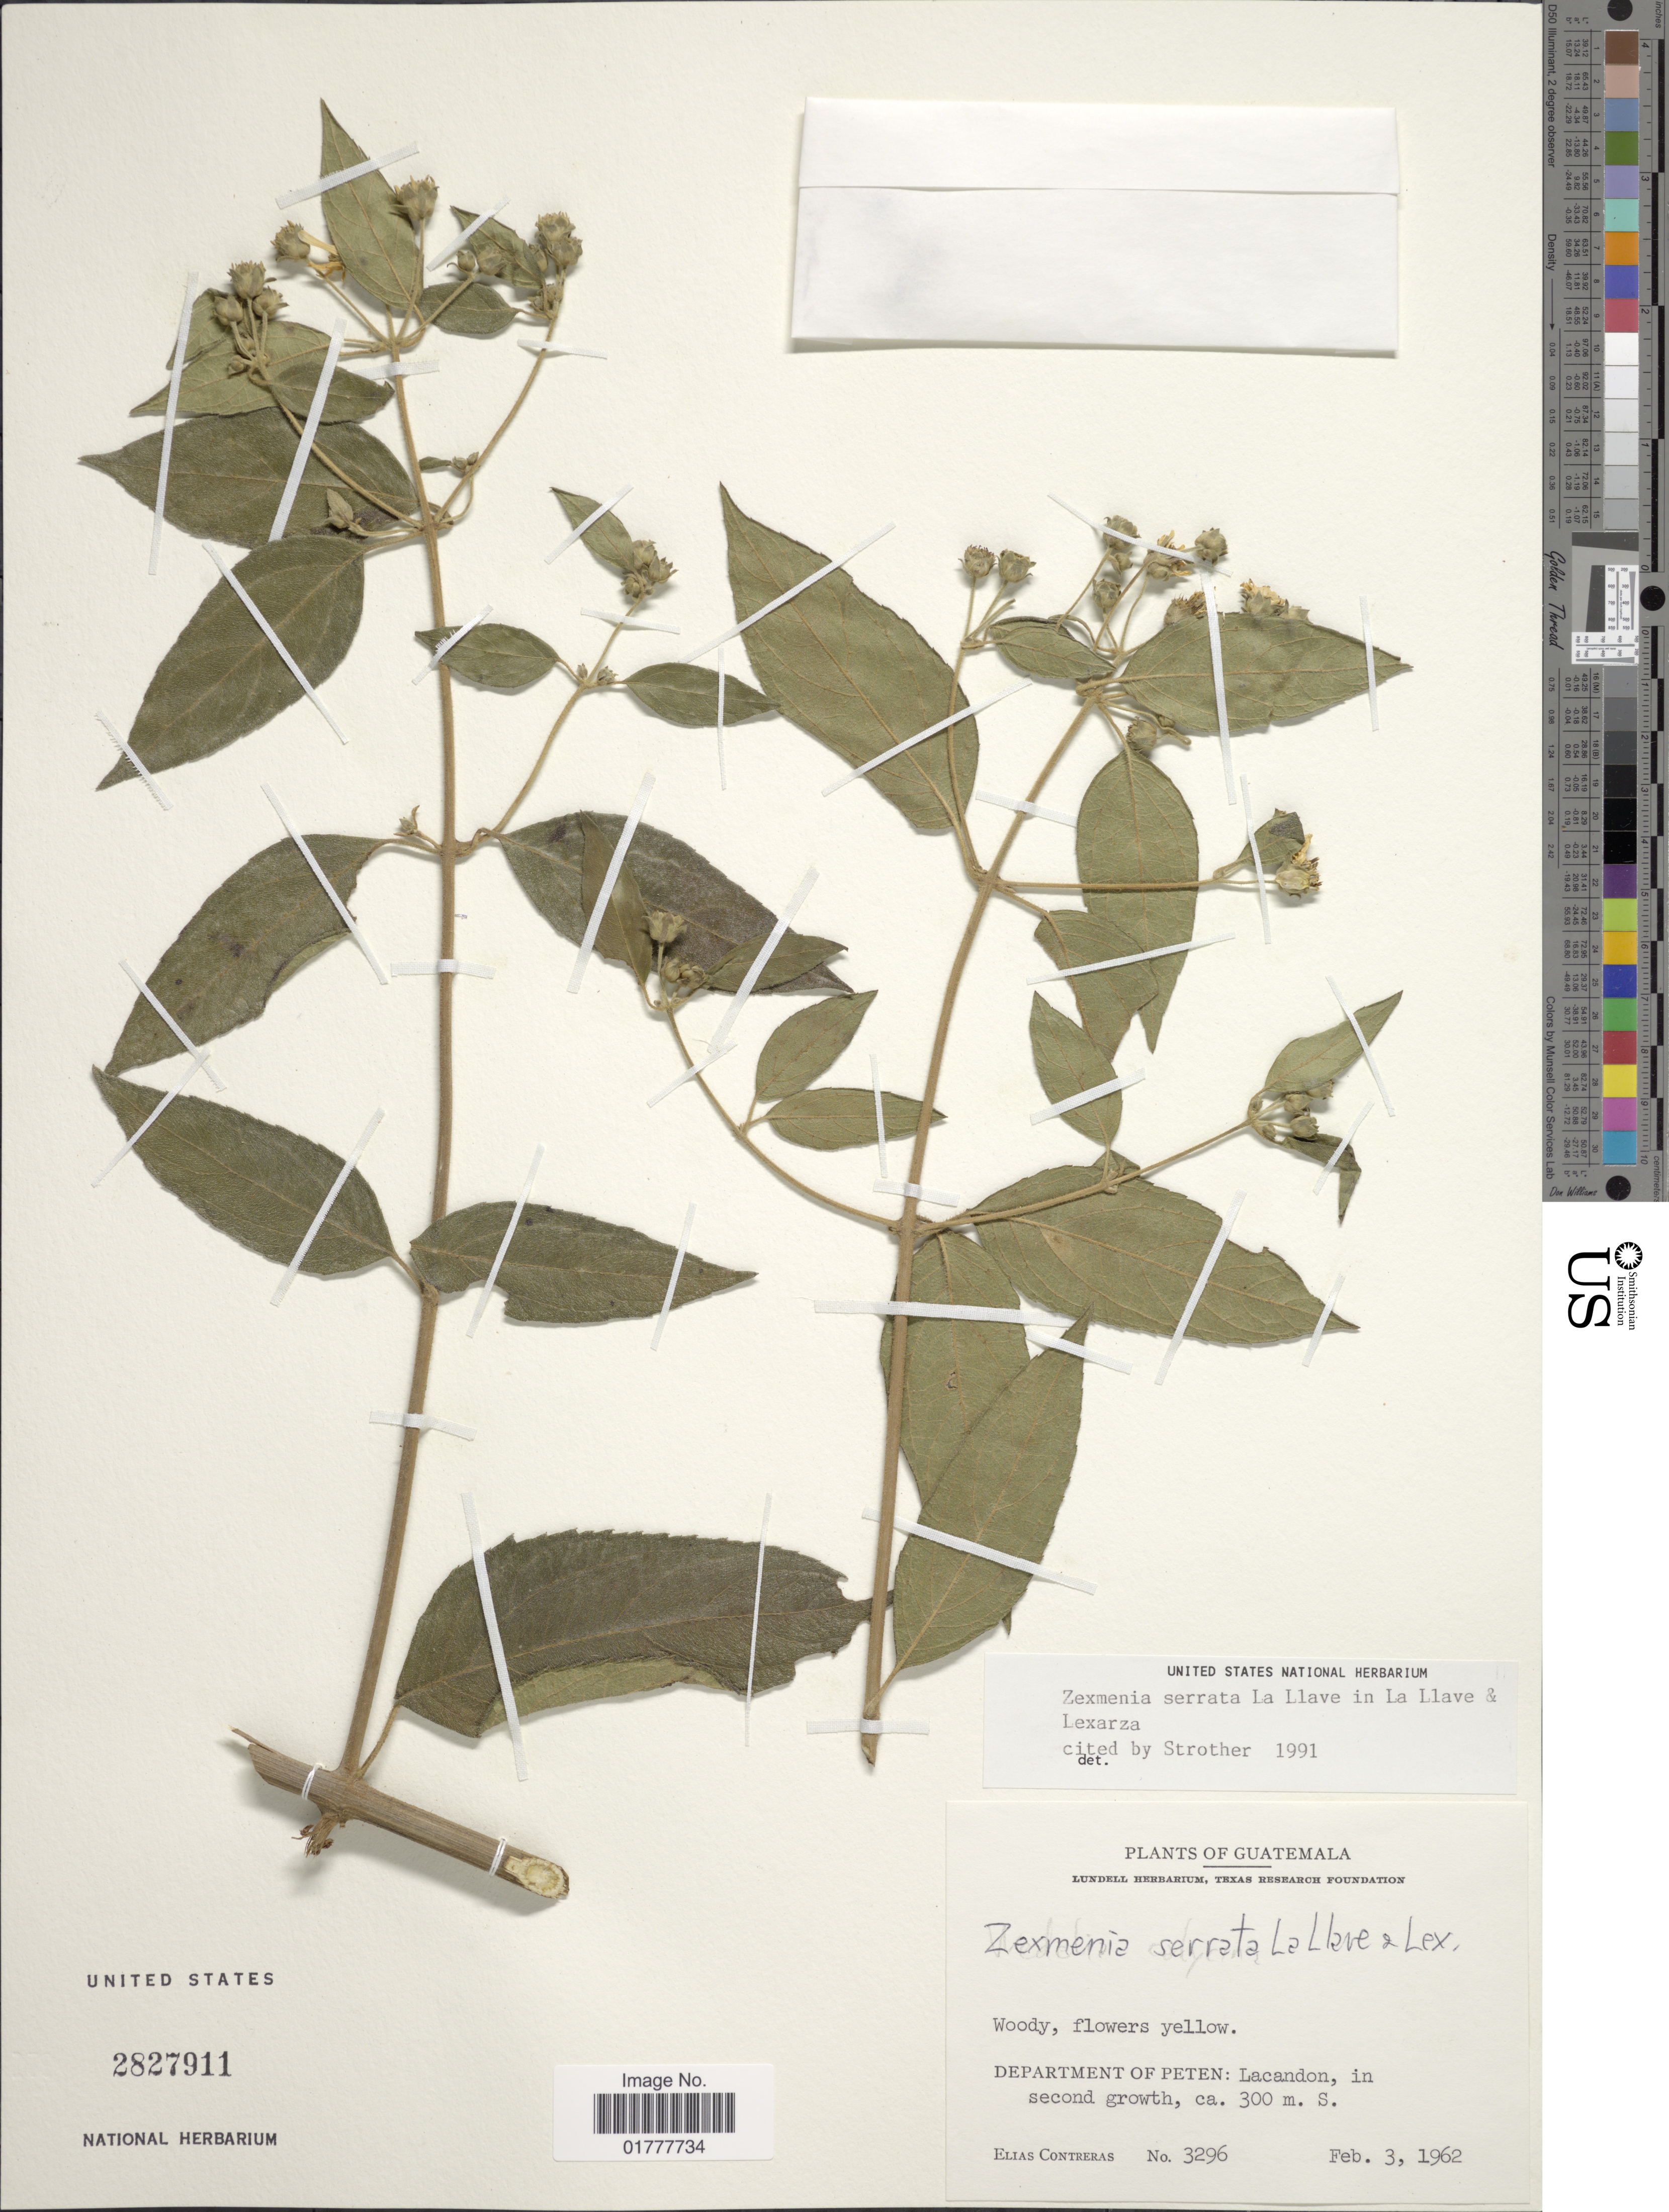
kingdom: Plantae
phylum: Tracheophyta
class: Magnoliopsida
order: Asterales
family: Asteraceae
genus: Zexmenia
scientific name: Zexmenia serrata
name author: La Llave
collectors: E. Contreras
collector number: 3296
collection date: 1962-02-03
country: Guatemala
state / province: El Petén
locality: Department of Peten: Lacandon in second growth.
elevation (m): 300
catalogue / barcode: US 2827911